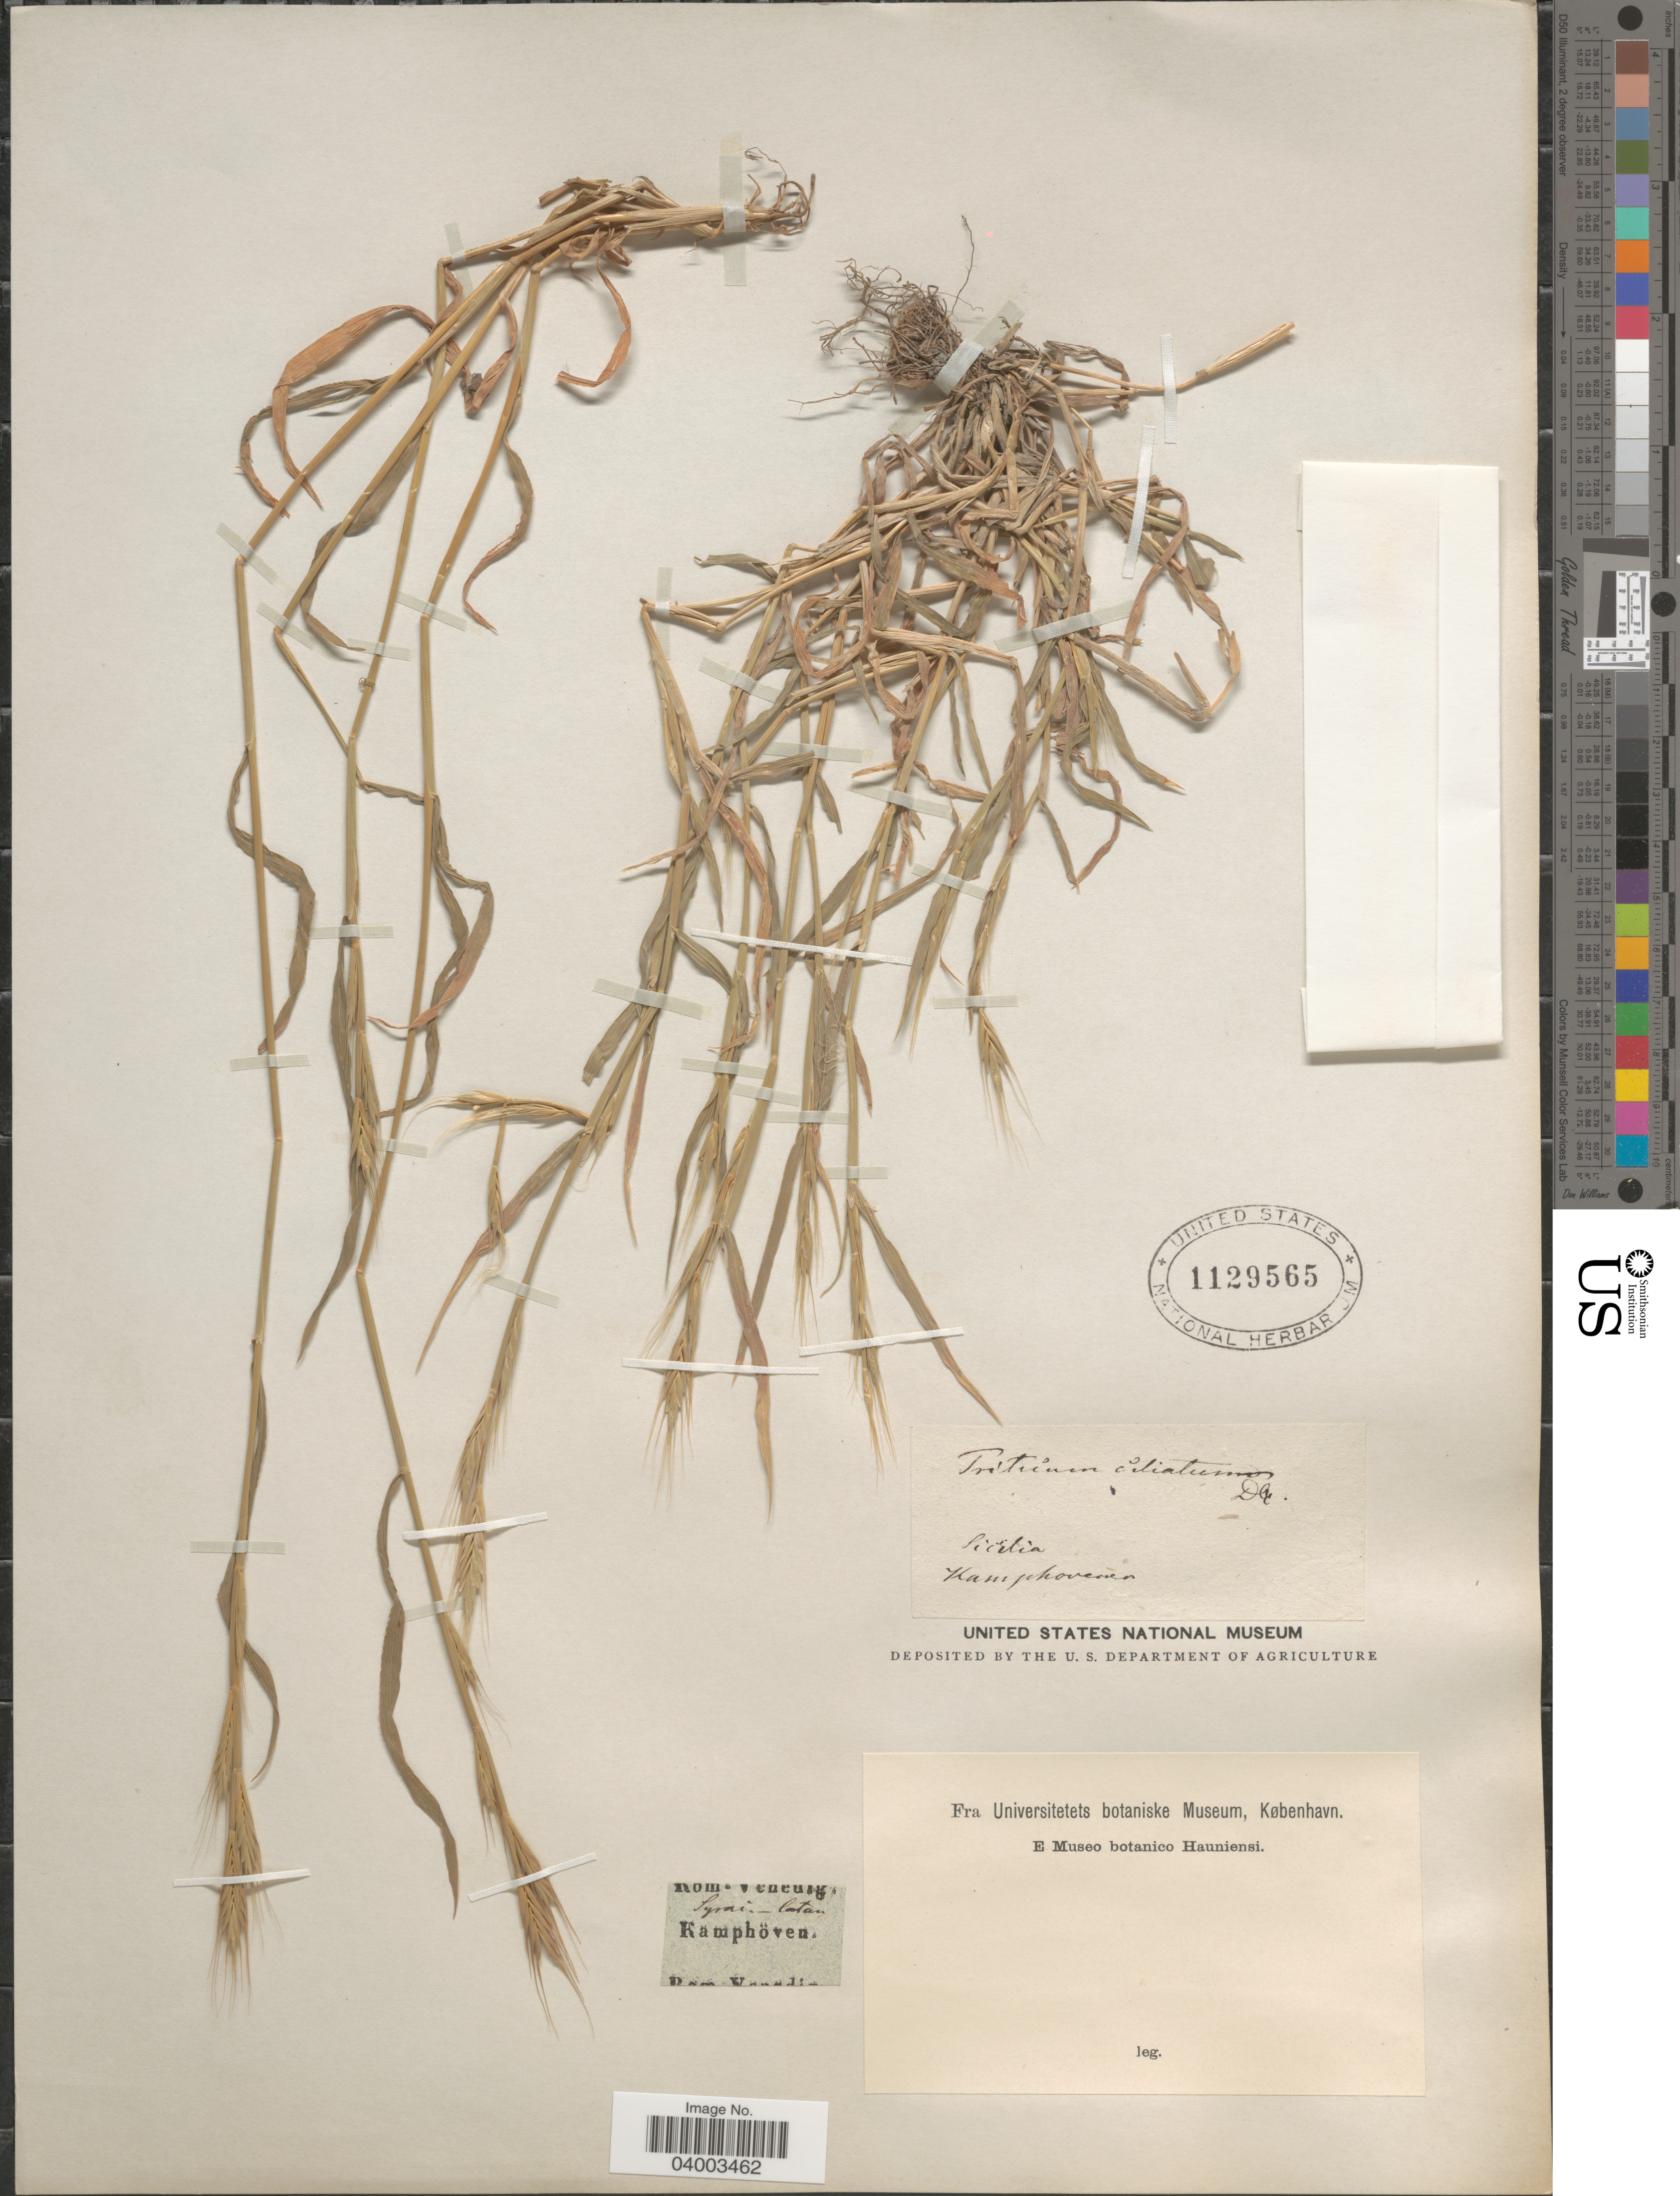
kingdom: Plantae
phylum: Tracheophyta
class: Liliopsida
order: Poales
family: Poaceae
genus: Brachypodium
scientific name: Brachypodium distachyon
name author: (L.) P. Beauv.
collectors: Kamphöven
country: Italy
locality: Sicilia.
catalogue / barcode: US 1129565